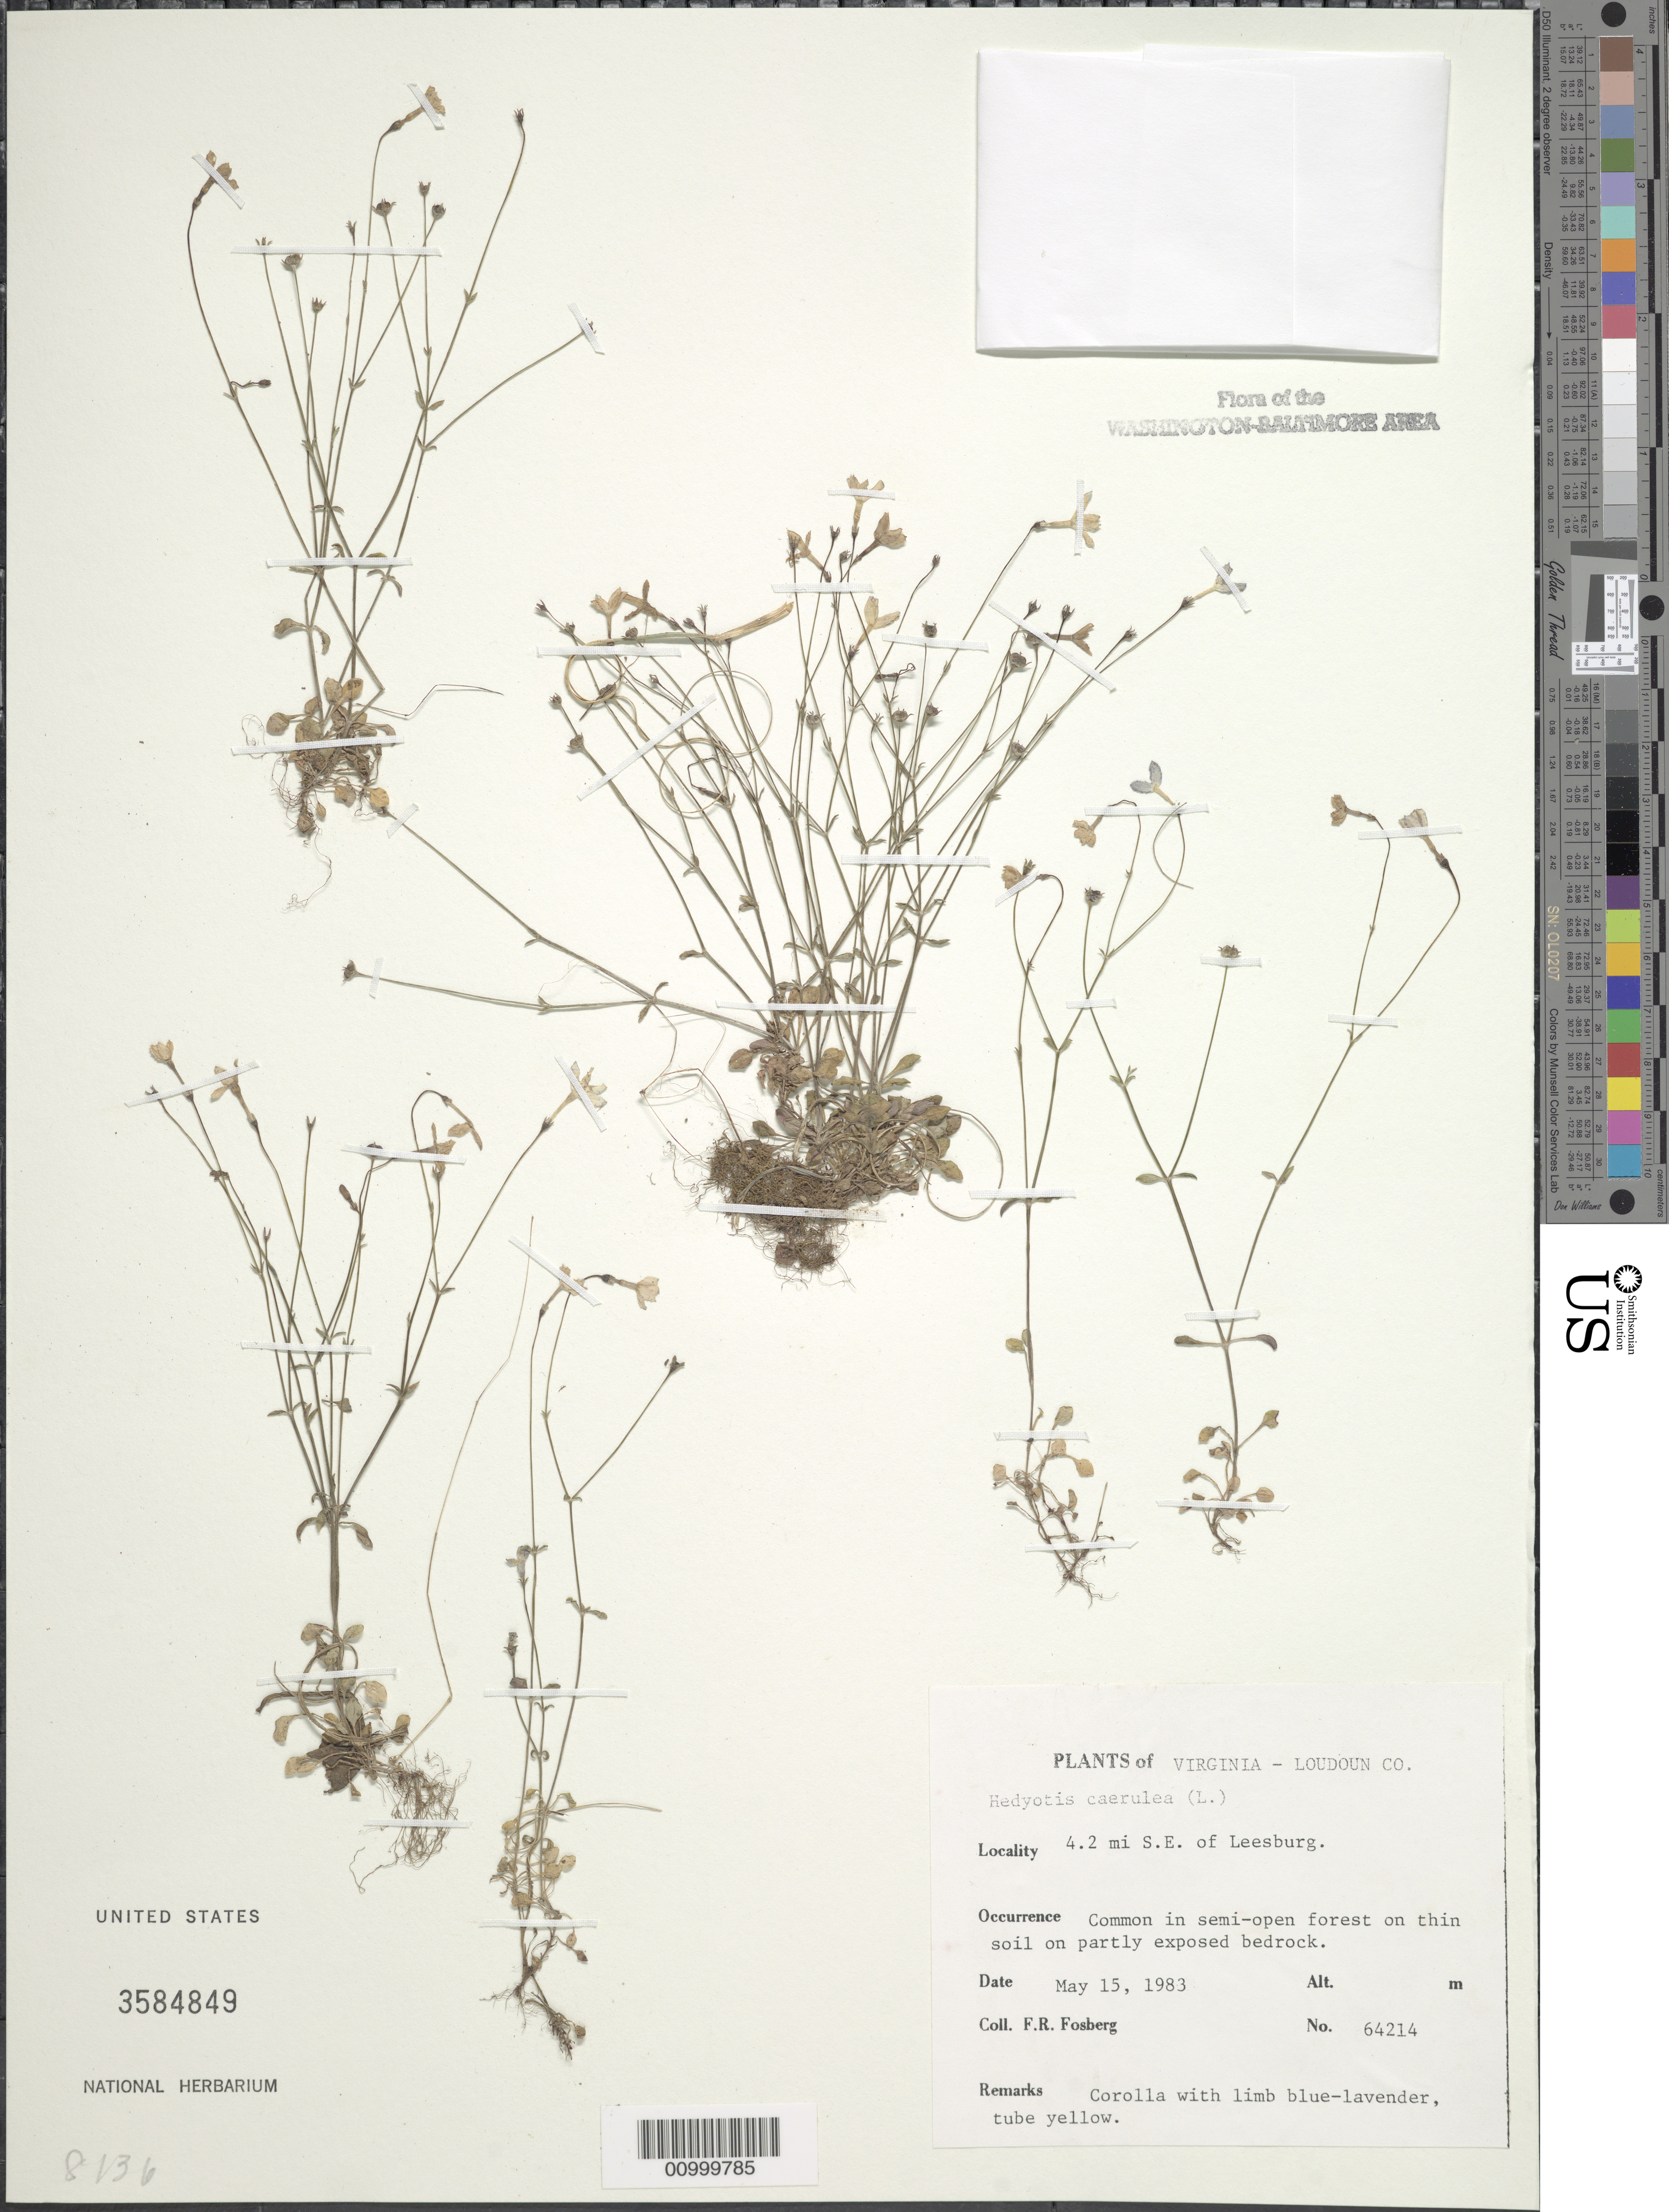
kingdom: Plantae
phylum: Tracheophyta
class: Magnoliopsida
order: Gentianales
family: Rubiaceae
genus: Hedyotis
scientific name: Hedyotis caerulea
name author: (L.) Hook.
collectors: F. R. Fosberg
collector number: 64214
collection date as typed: May 15, 1983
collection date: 1983-05-15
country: United States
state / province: Virginia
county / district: Loudoun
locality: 4.2 mi SE of Leesburg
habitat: common in semi-open forest on thin soil on partly exposed bedrock.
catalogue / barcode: US 3584849